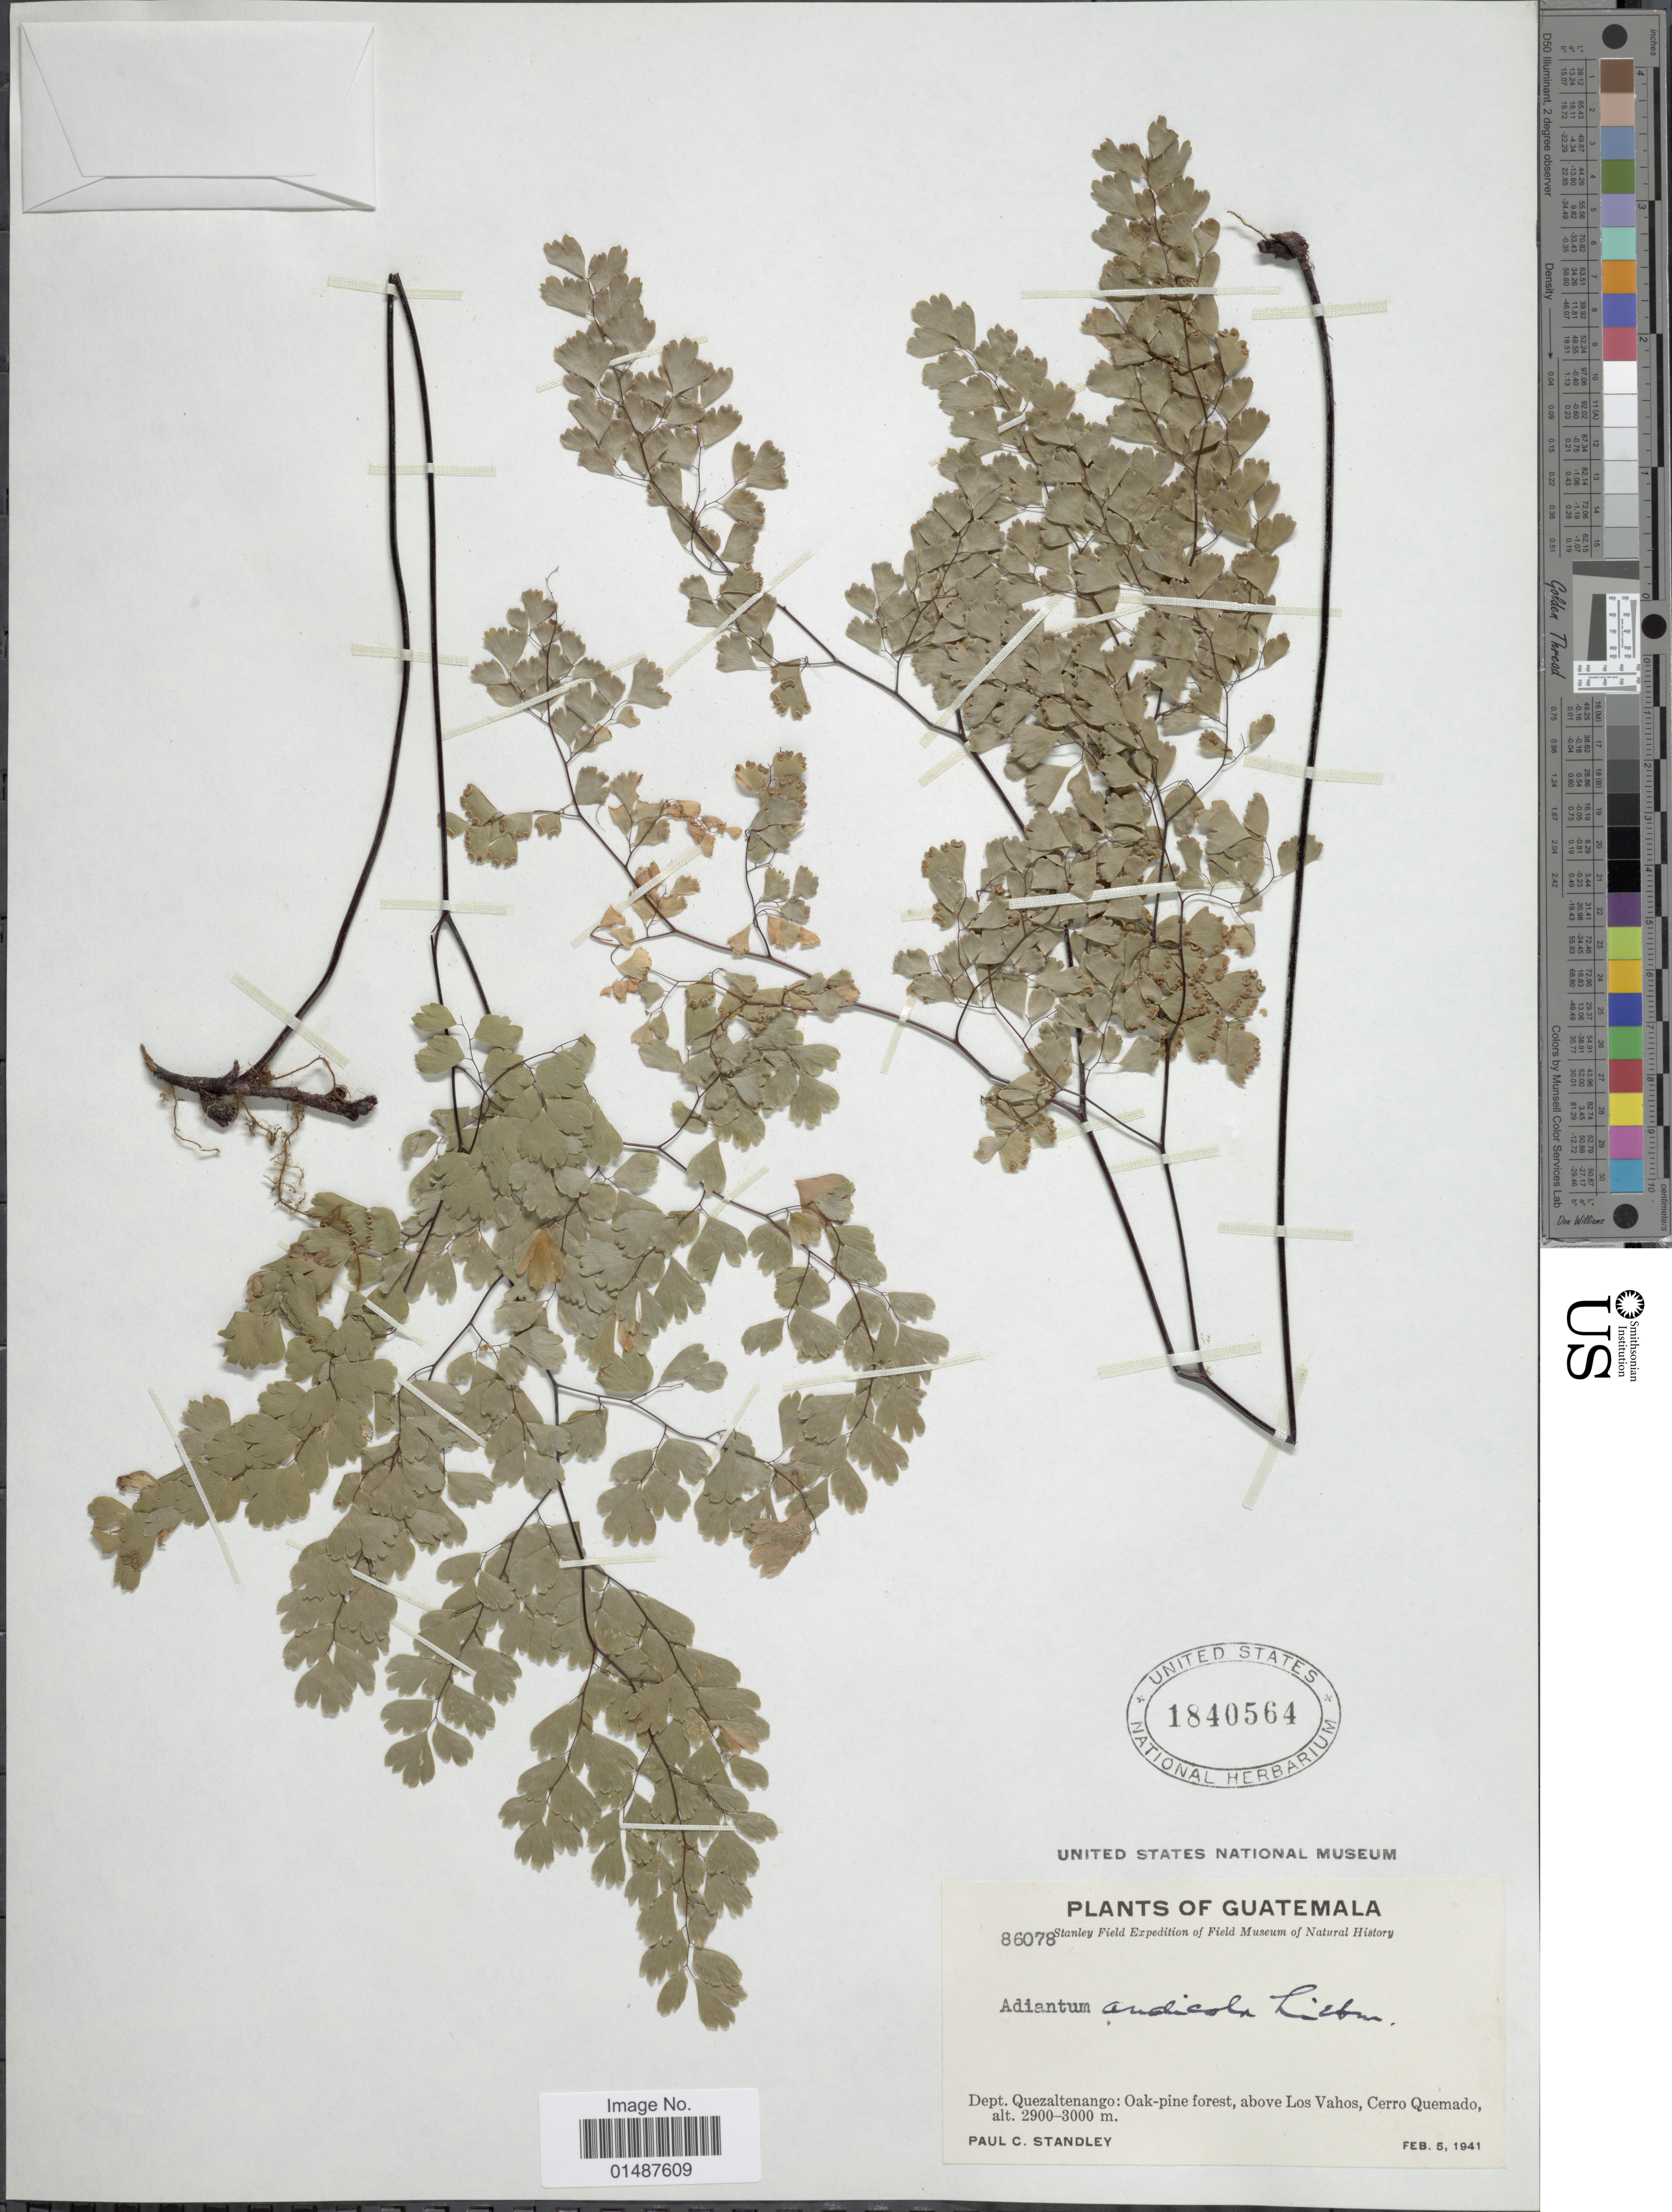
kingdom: Plantae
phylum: Tracheophyta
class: Polypodiopsida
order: Polypodiales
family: Pteridaceae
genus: Adiantum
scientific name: Adiantum andicola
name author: Liebm.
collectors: P. C. Standley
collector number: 86078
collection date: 1941-02-05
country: Guatemala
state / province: Quetzaltenango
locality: Oak-pine forest, above Los Vahos, Cerro Quemado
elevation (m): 2900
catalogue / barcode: US 1840564